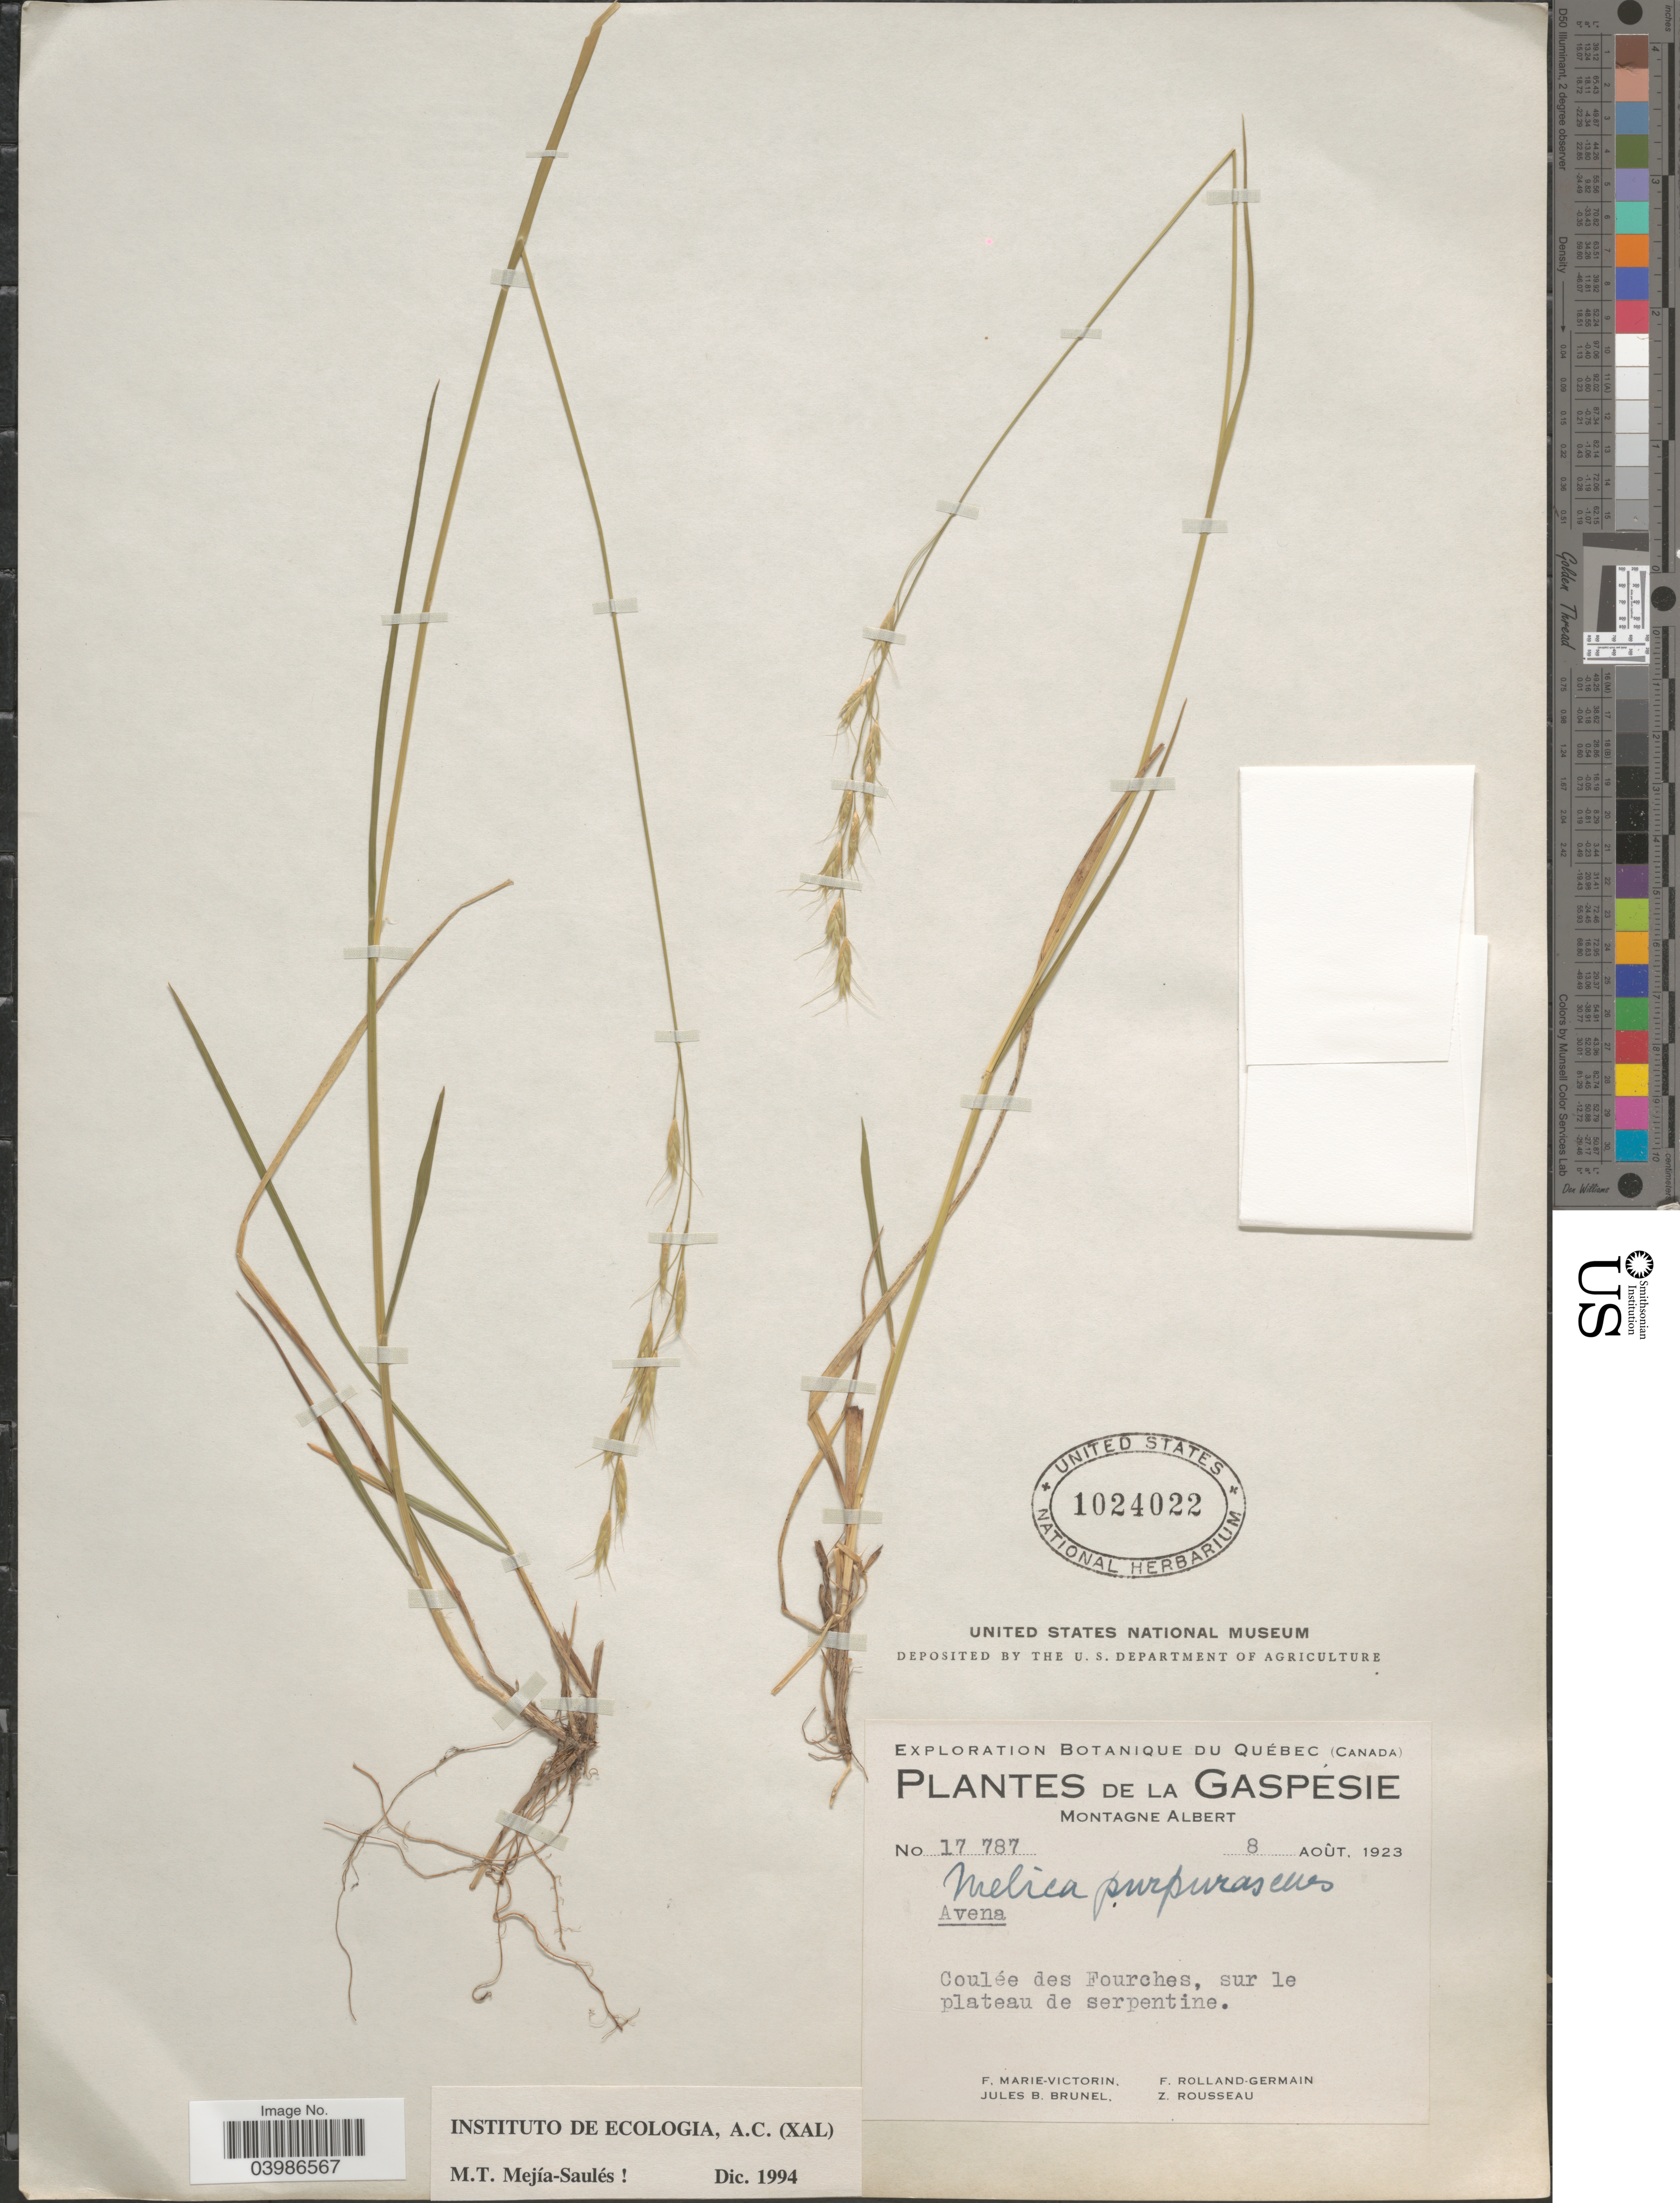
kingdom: Plantae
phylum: Tracheophyta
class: Liliopsida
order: Poales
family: Poaceae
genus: Melica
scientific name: Melica purpurascens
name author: (Torr.) Hitchc.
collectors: F. Marie-Victorin, J. Brunel, Rolland-Germain & Z. Rousseau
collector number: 17787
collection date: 1923-08-08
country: Canada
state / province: Quebec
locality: La Gaspesie. Montagne Albert. Coulée des Fourches, sur le plateau de serpentine.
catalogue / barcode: US 1024022